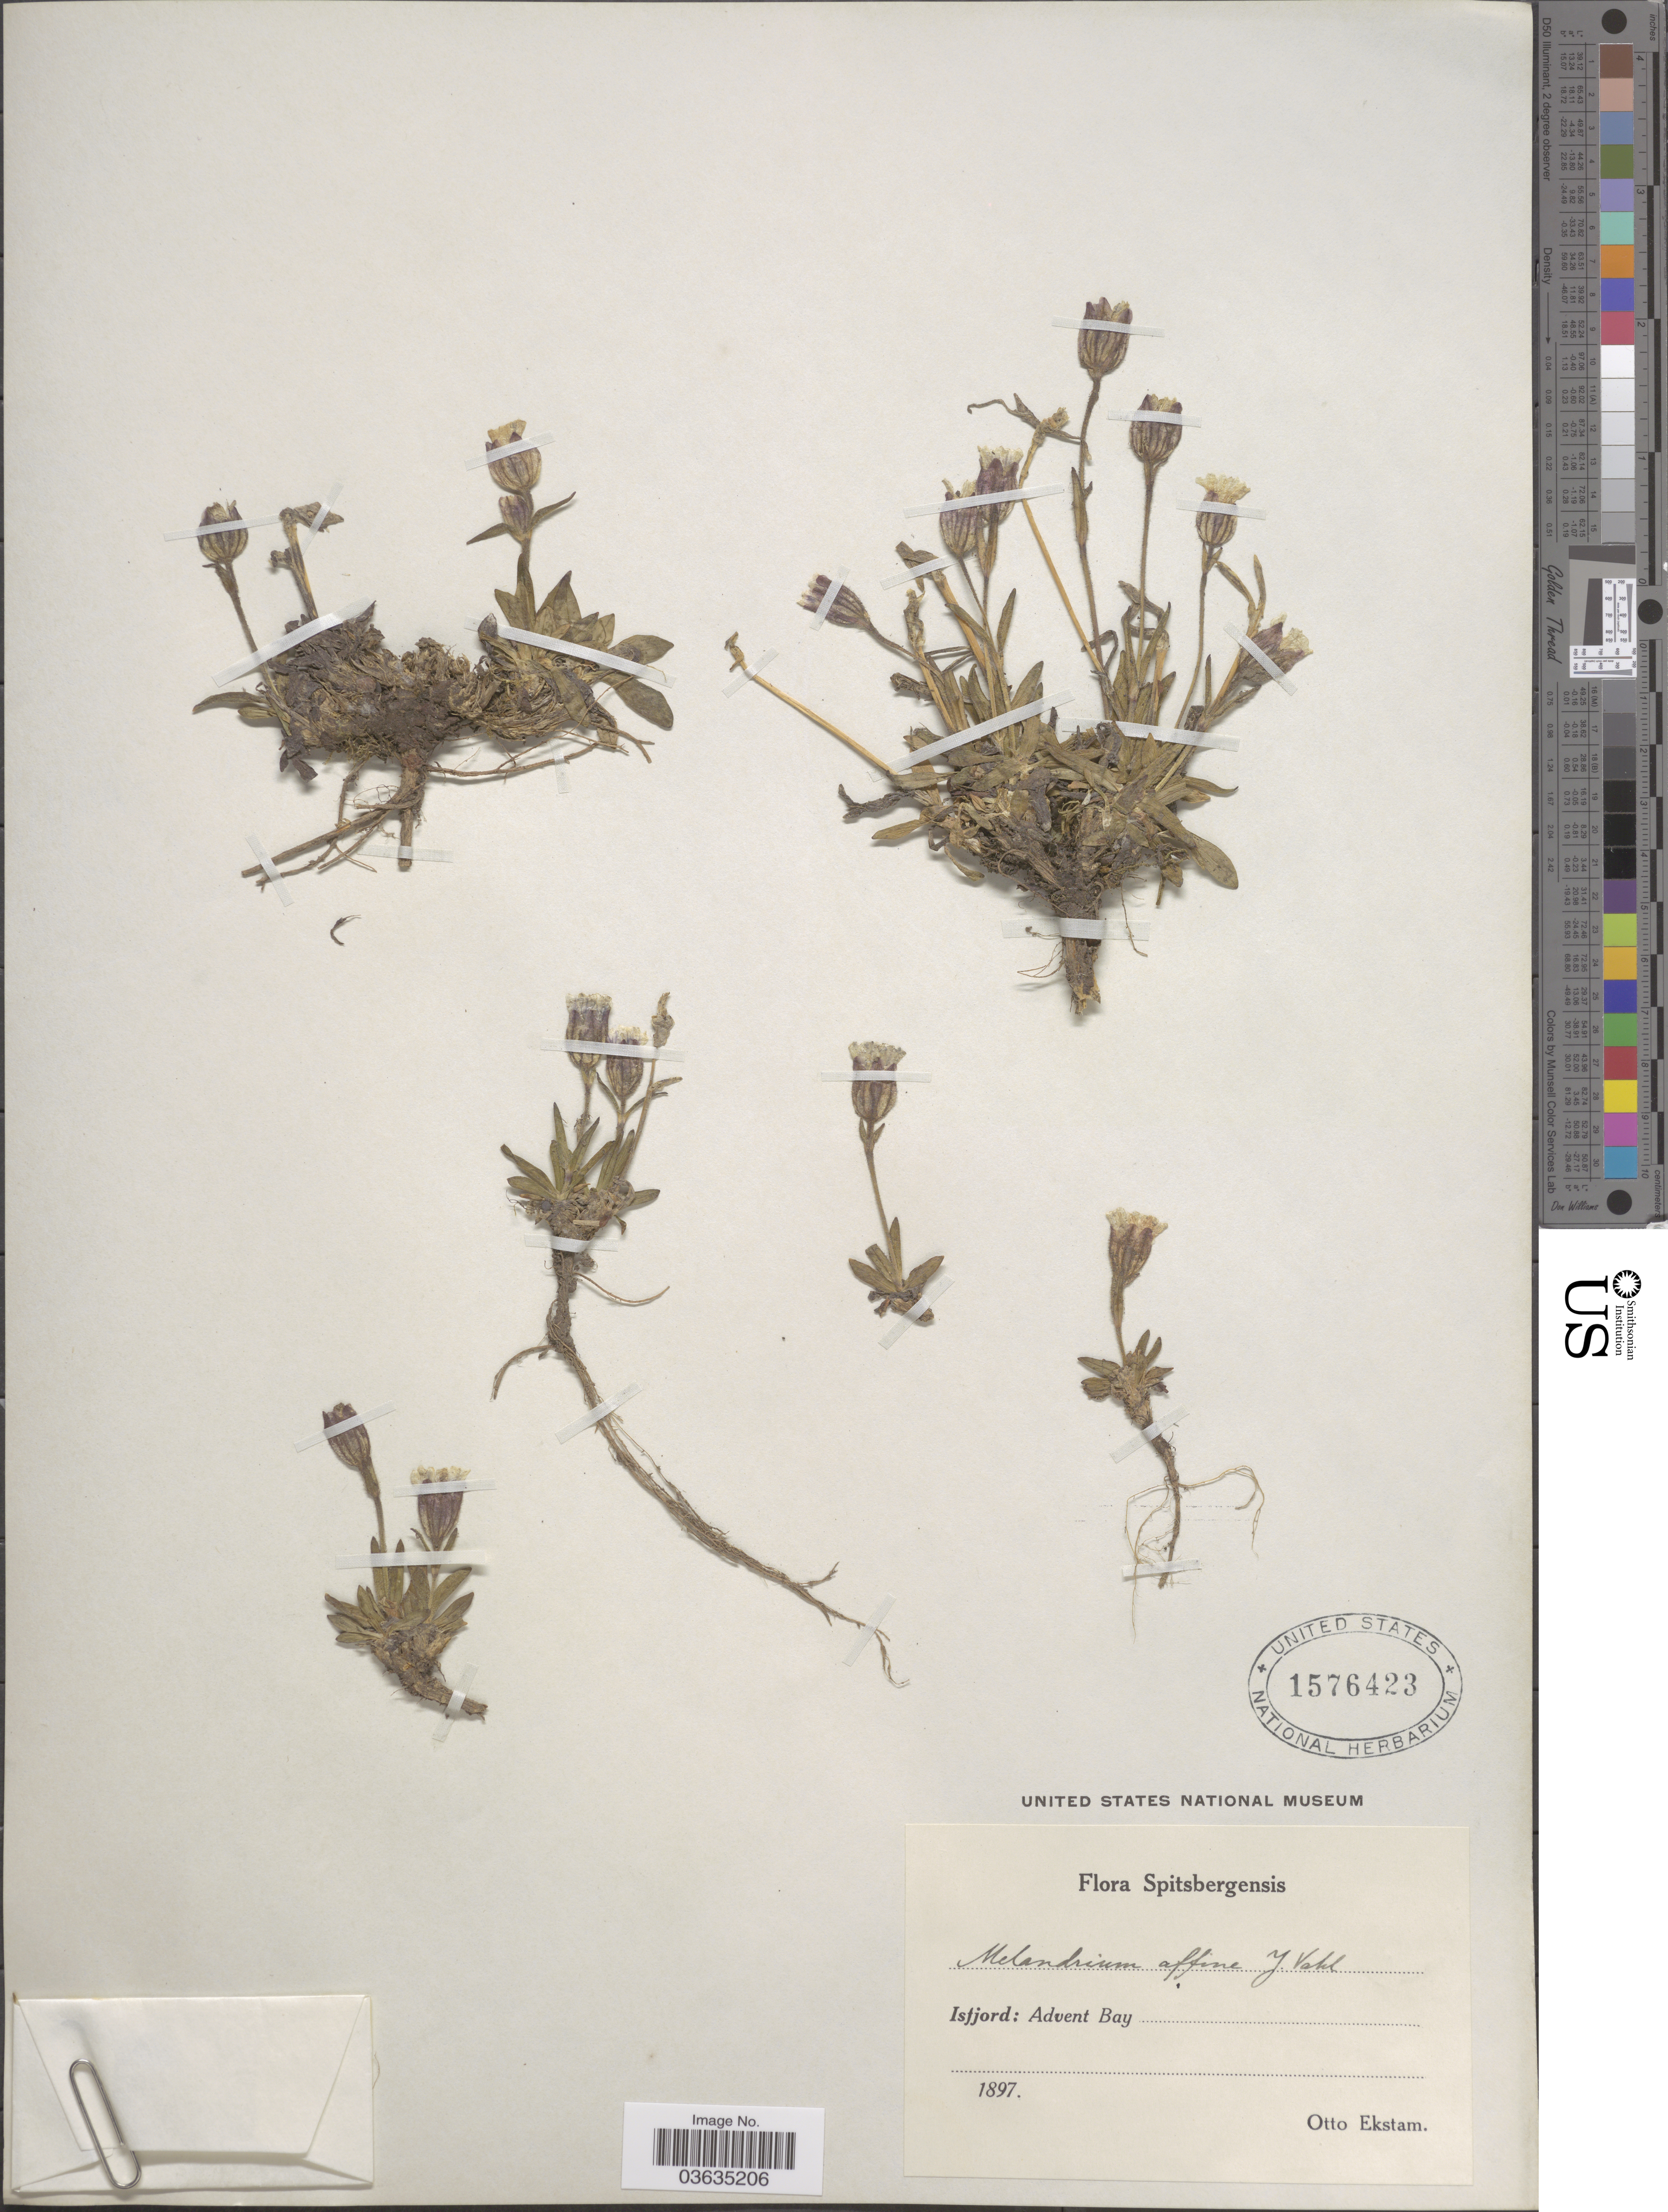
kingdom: Plantae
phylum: Tracheophyta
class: Magnoliopsida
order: Caryophyllales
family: Caryophyllaceae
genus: Silene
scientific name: Silene involucrata subsp. tenella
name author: (Tolm.) Bocquet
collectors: O. Ekstam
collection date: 1897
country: Norway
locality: Spitsbergensis. Isfjord: Advent Bay.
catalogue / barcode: US 1576423